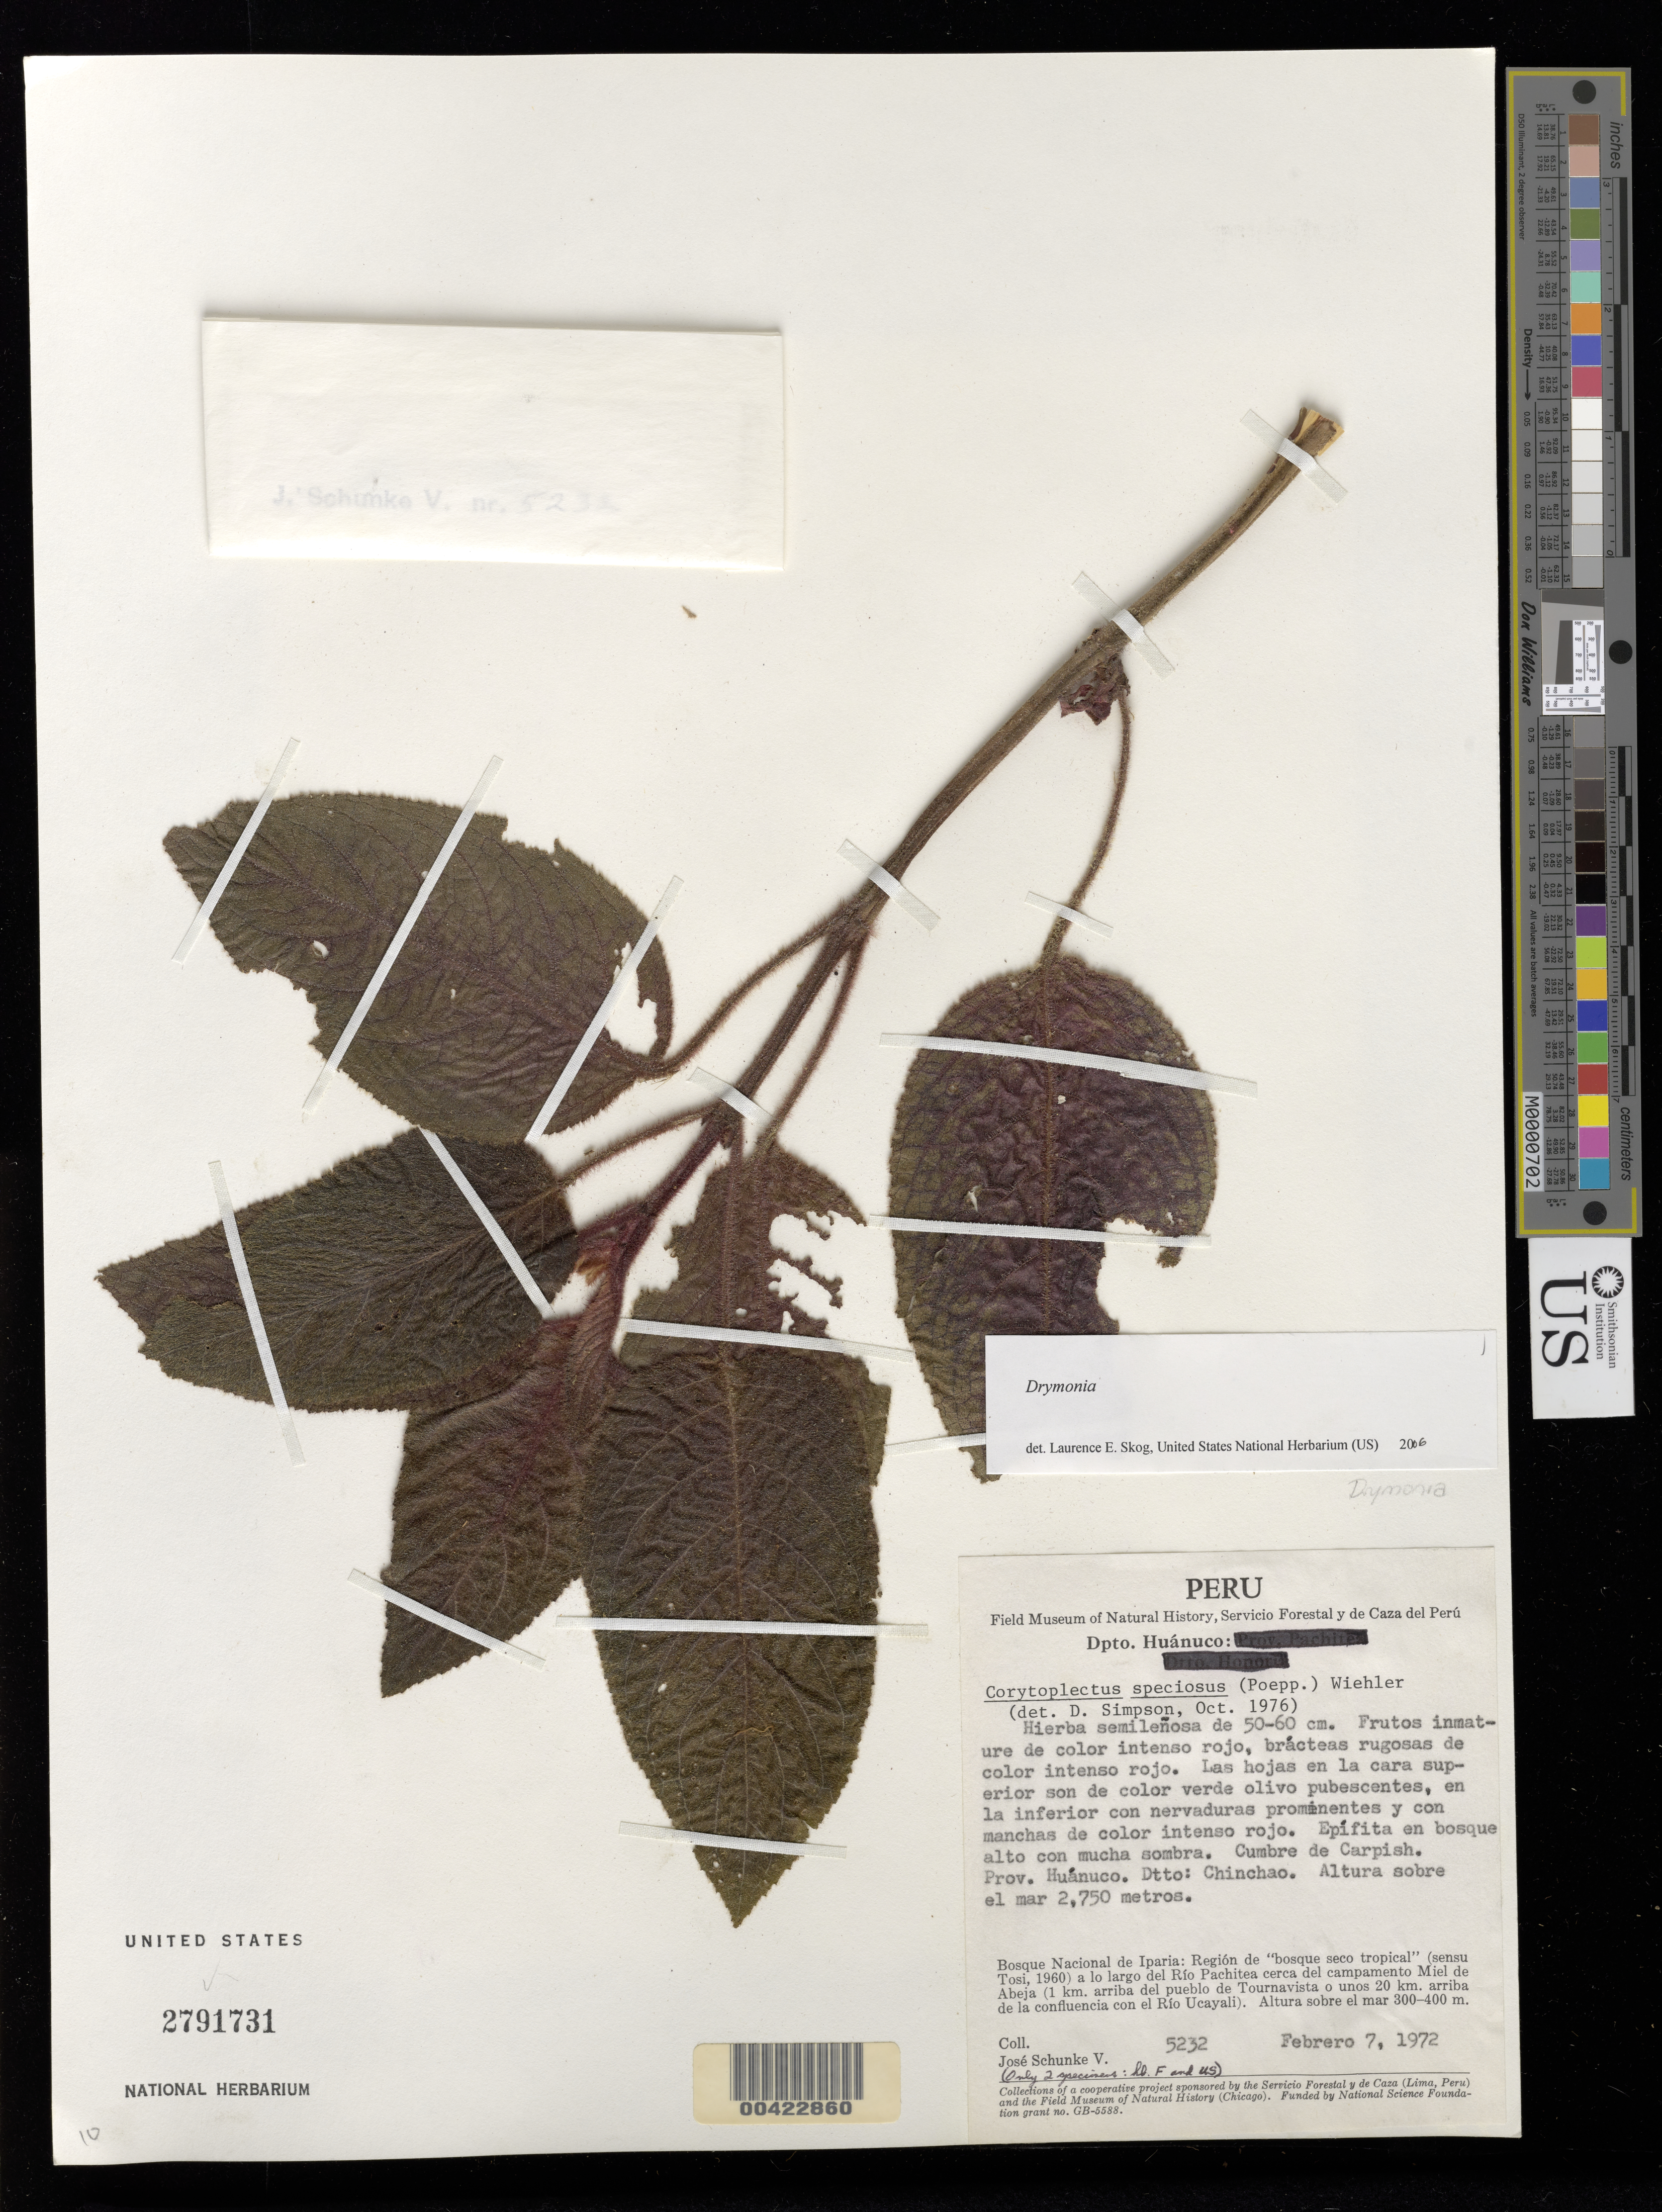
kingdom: Plantae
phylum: Tracheophyta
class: Magnoliopsida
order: Lamiales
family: Gesneriaceae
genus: Drymonia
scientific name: Drymonia sp.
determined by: Skog, Laurence E.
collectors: J. Schunke Vigo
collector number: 5232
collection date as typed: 07 Feb 1972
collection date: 1972-02-07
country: Peru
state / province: Huánuco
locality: Prov. Huanuco; Dttol. Chinchao; Bosque Nacional de Iparia: región de "bosque secon tropical" a lo largo del Rio Pachitea cerca del campamento Miel de Abeja (1 km arriba del pueblo de Tournavista o unos 20 km arriba de la confluencia con el Rio Ucayali)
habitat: región de "bosque secon tropical"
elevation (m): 2750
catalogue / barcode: US 2791731